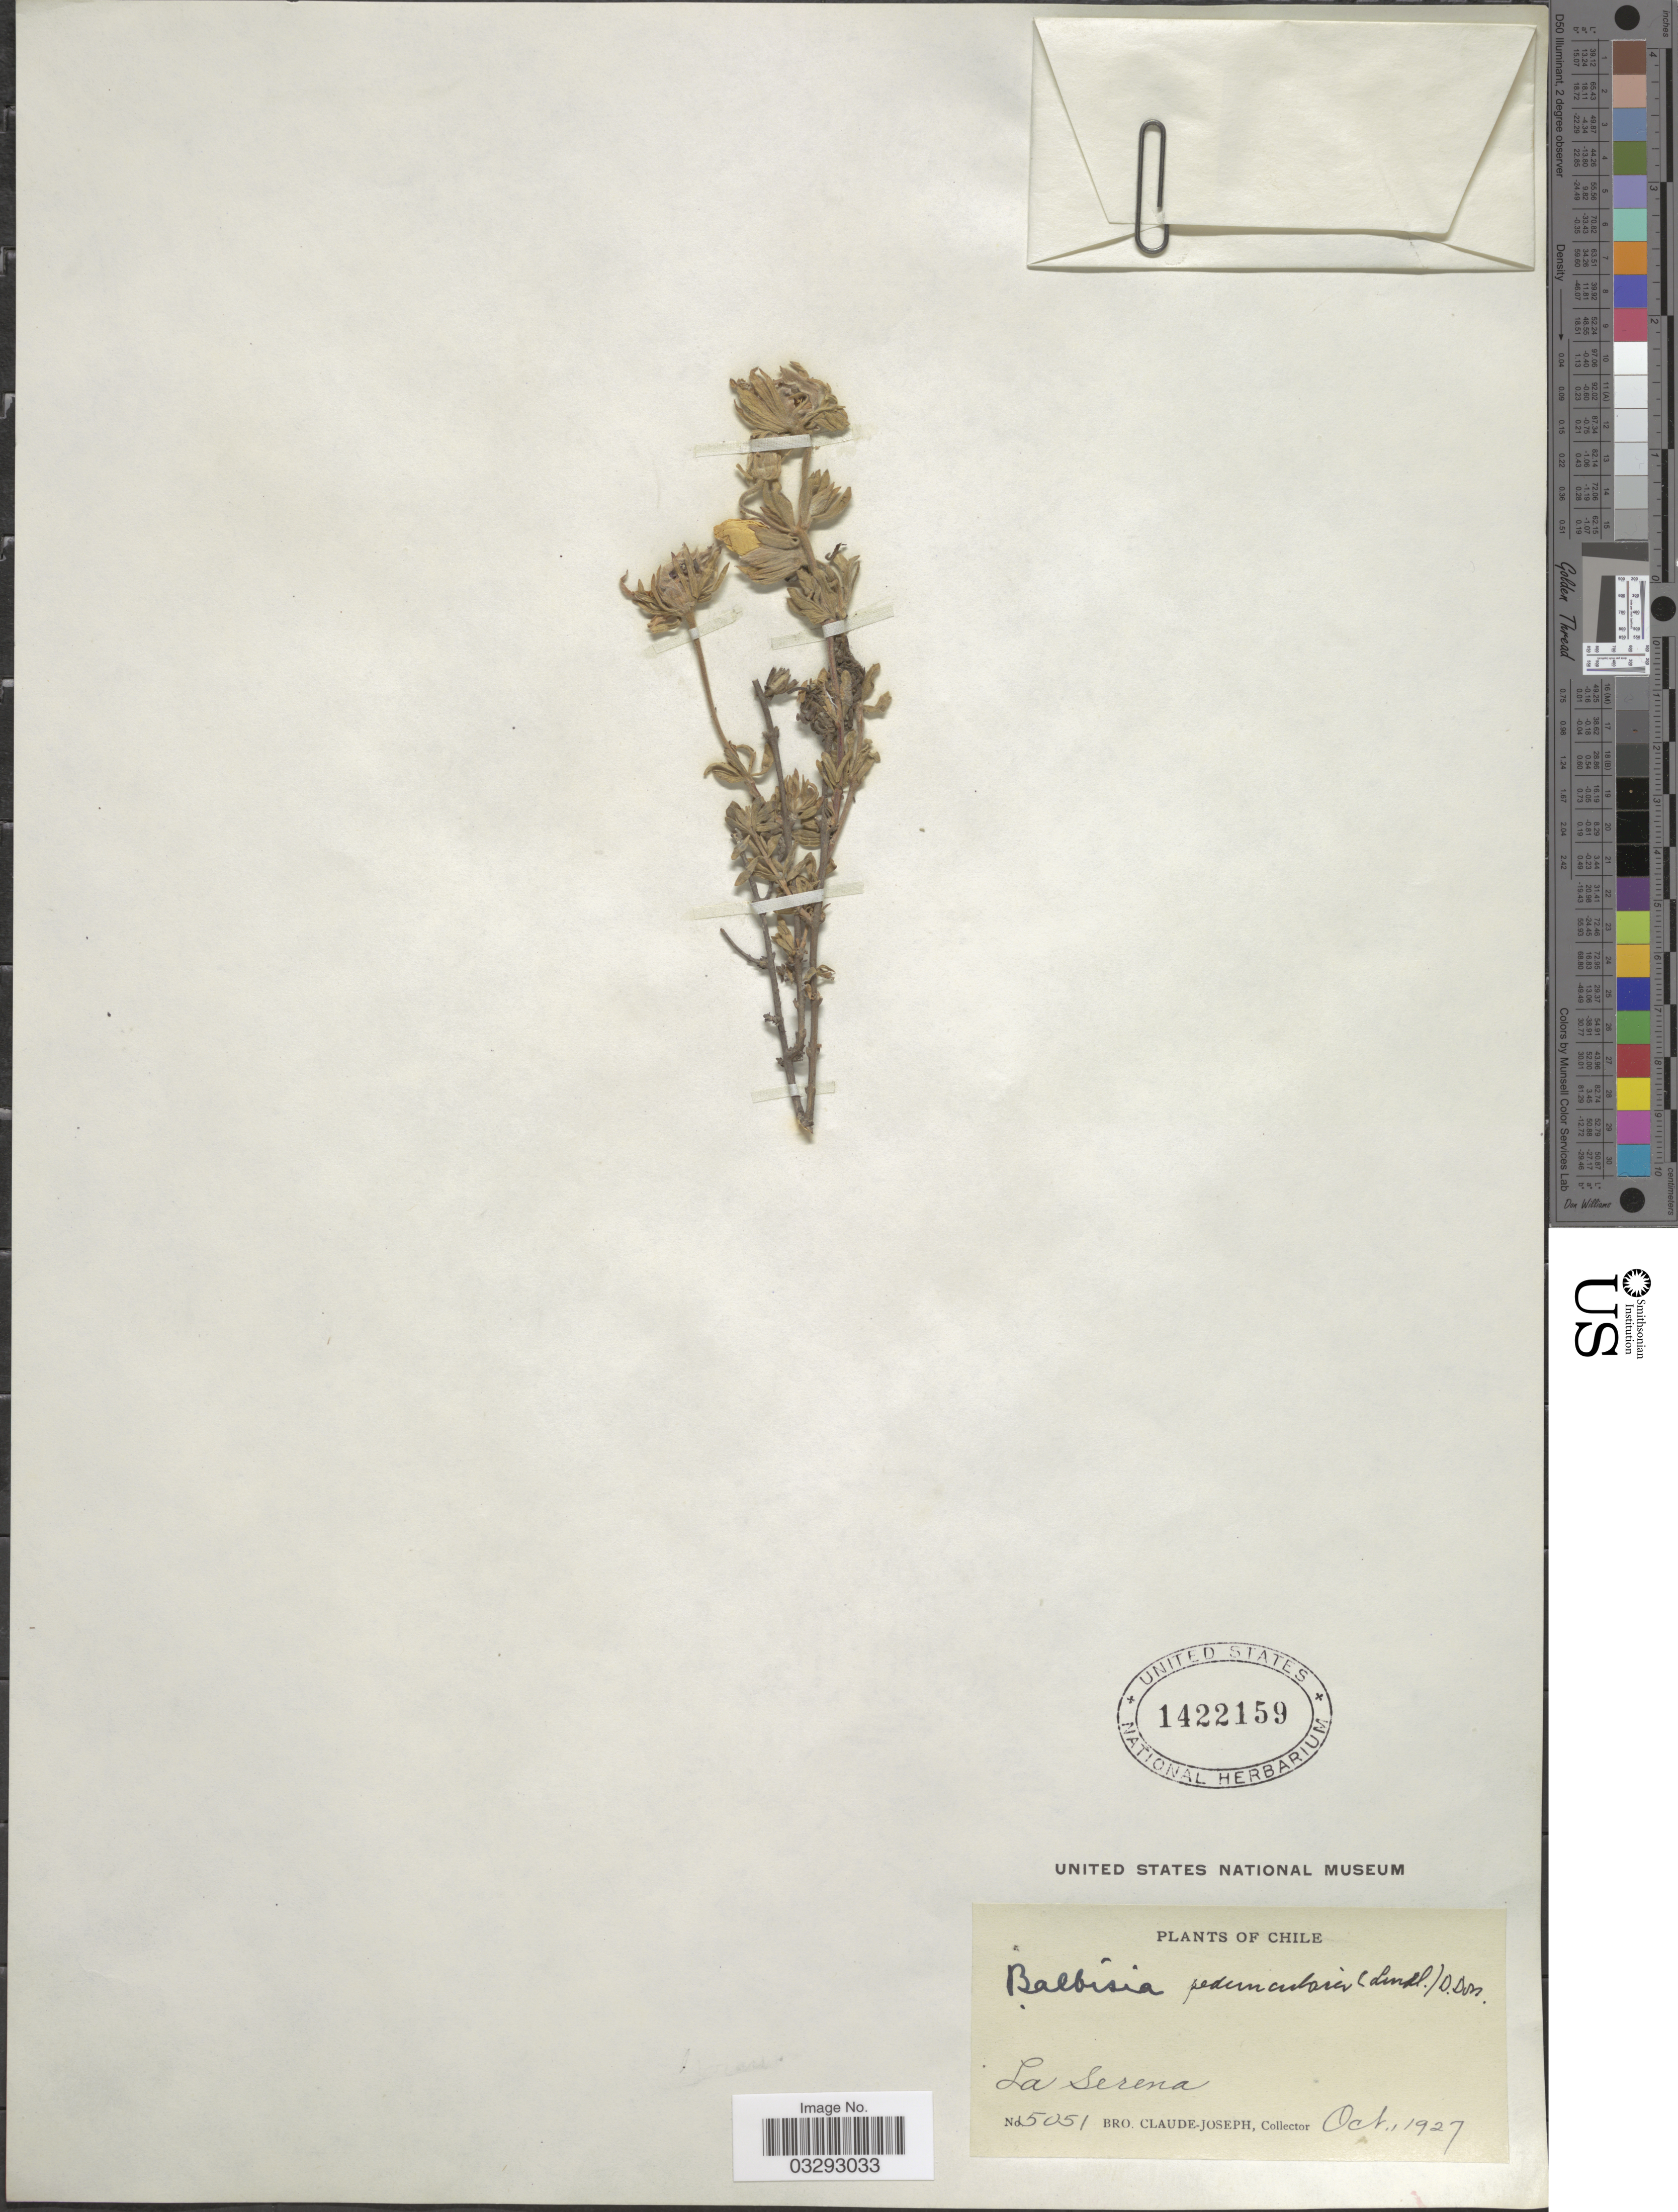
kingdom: Plantae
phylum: Tracheophyta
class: Magnoliopsida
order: Geraniales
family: Vivianiaceae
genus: Balbisia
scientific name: Balbisia peduncularis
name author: (Lindl.) D. Don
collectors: Bro. Claude-Joseph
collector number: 5051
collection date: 1927-10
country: Chile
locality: La Serena.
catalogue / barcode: US 1422159